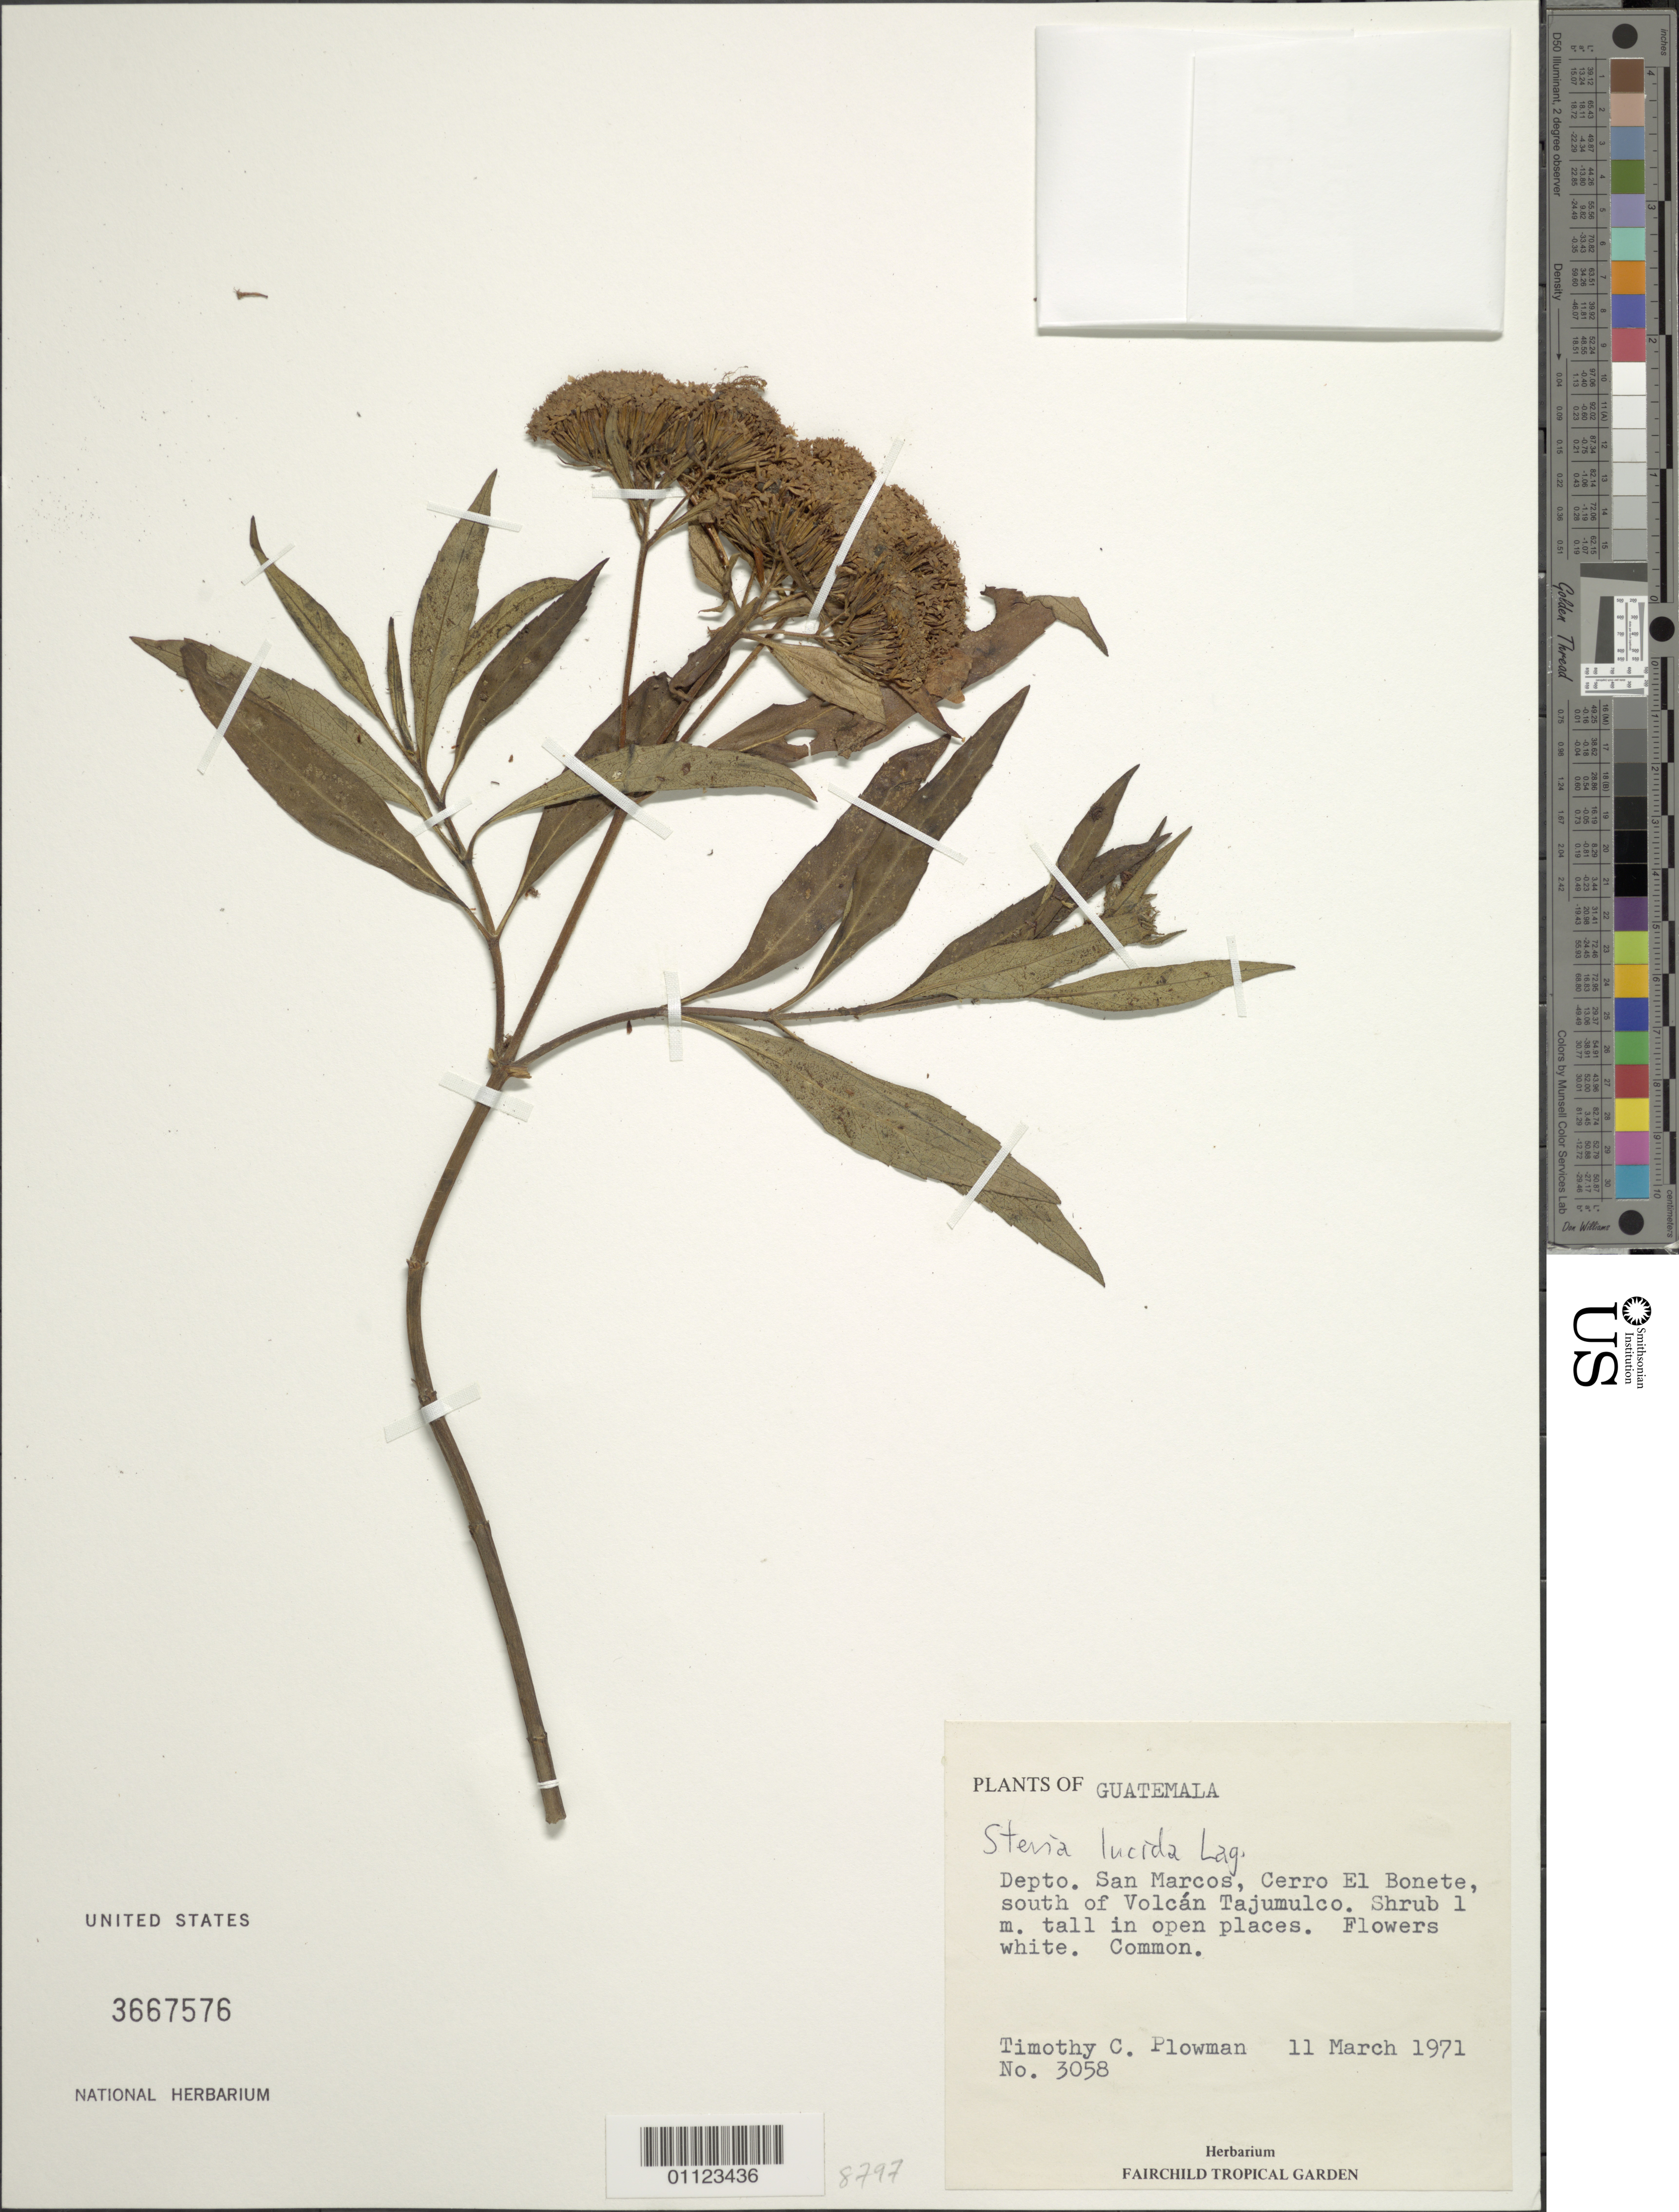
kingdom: Plantae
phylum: Tracheophyta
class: Magnoliopsida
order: Asterales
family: Asteraceae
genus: Stevia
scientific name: Stevia lucida var. lucida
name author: Lag.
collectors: T. Plowman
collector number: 3058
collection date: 1971-03-11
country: Guatemala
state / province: San Marcos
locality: Cerro el Bonete, south of Volcán Tajumulco.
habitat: Open places.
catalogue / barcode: US 3667576